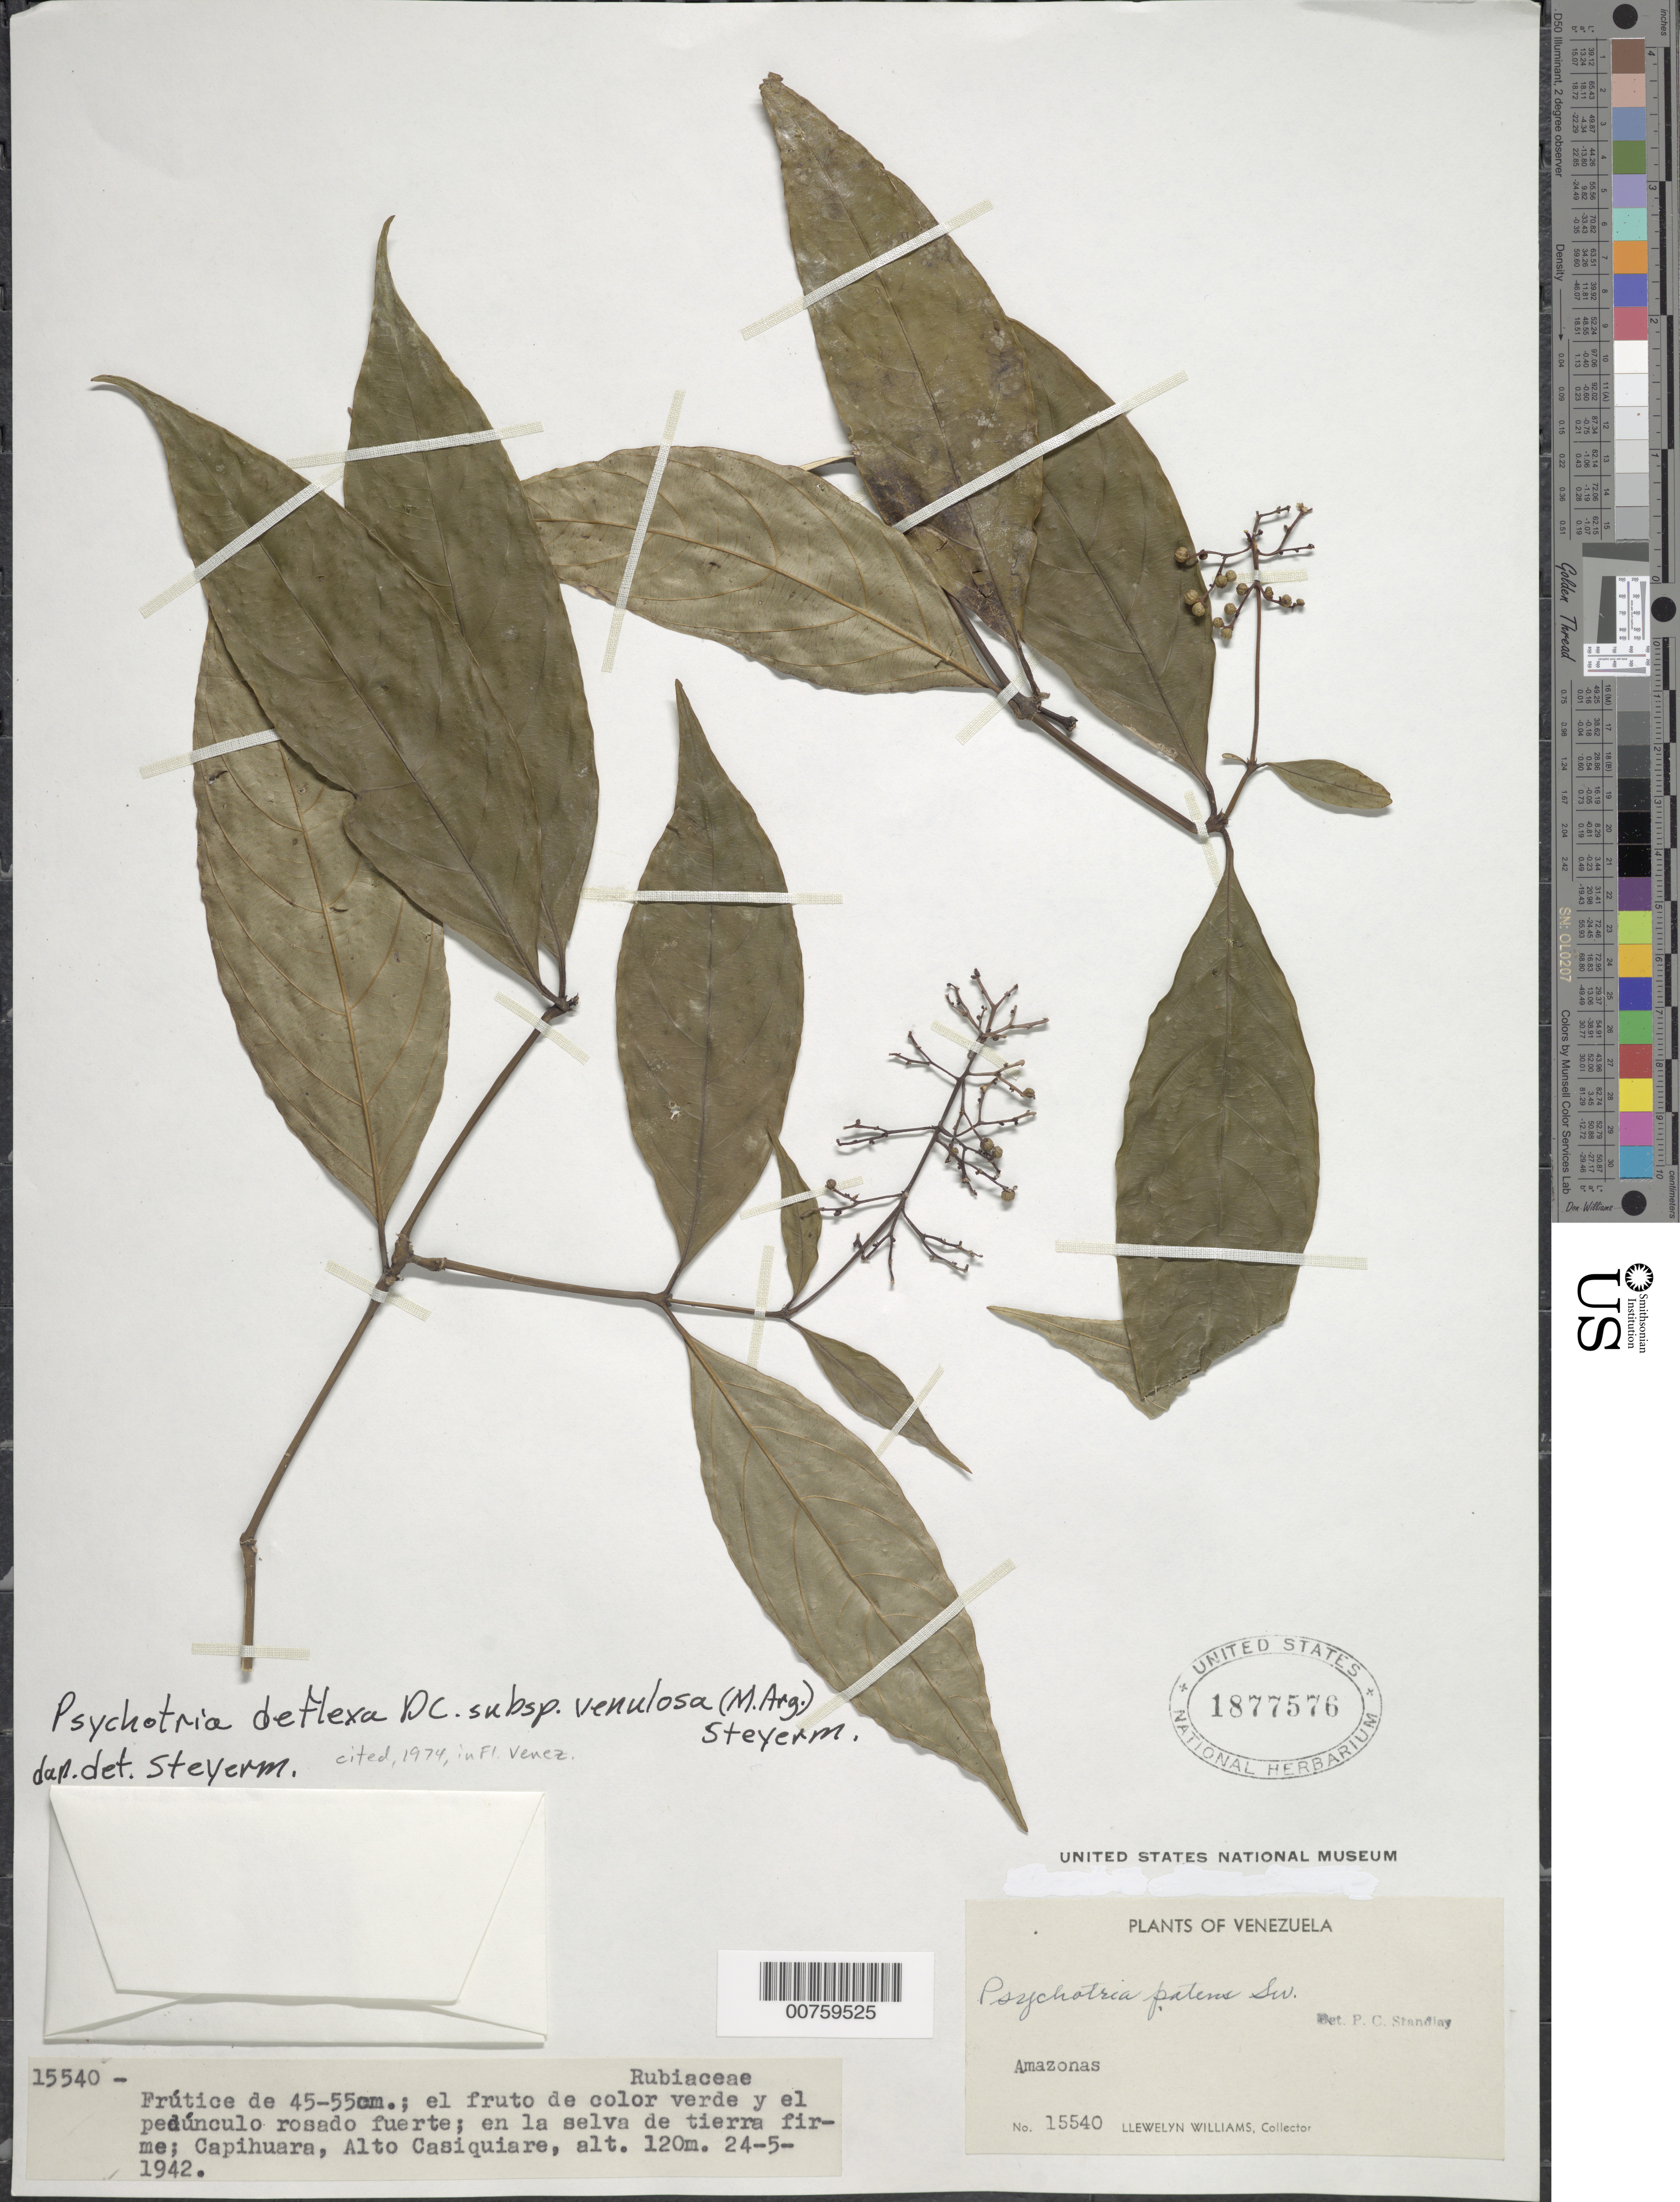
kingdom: Plantae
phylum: Tracheophyta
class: Magnoliopsida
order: Gentianales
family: Rubiaceae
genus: Psychotria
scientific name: Psychotria deflexa subsp. venulosa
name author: (Müll. Arg.) Steyerm.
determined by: Steyermark, Julian A., (VEN)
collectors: Ll. Williams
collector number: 15540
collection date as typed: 24-May-42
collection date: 1942-05-24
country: Venezuela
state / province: Amazonas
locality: Capihuara, Alto Casiquiare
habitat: Selva de tierra firme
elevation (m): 120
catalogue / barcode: US 1877576